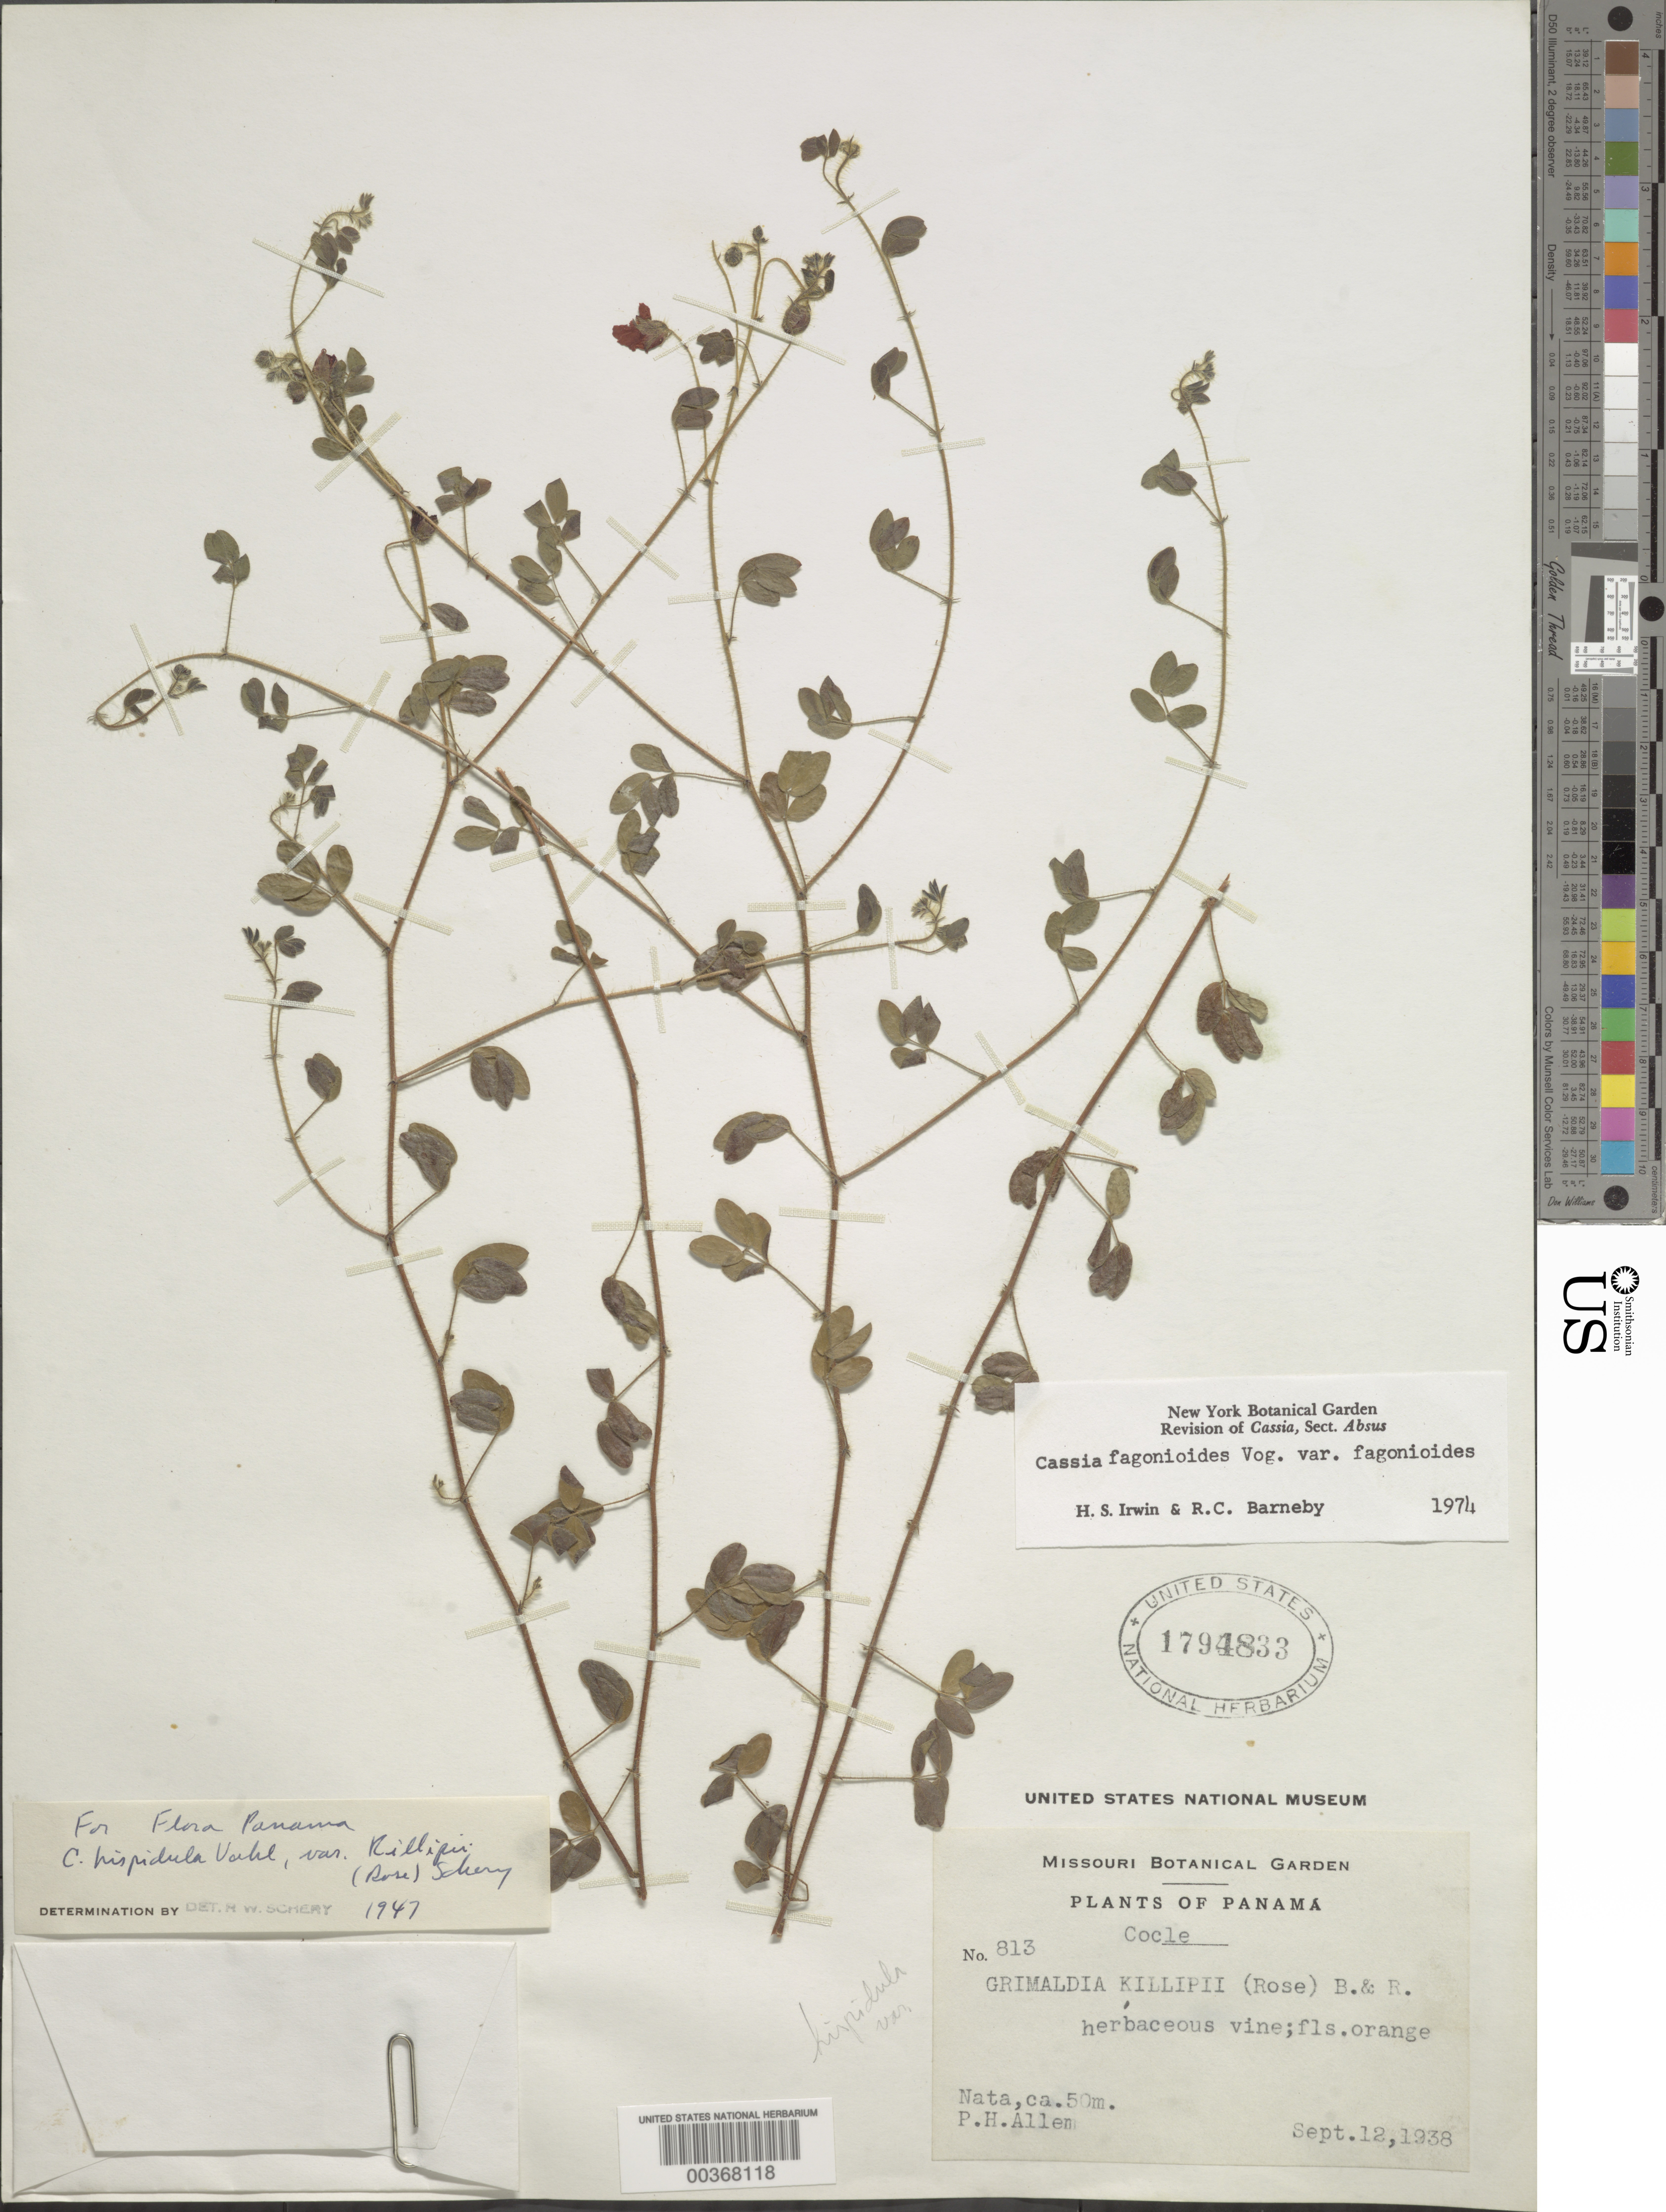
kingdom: Plantae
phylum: Tracheophyta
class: Magnoliopsida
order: Fabales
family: Fabaceae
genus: Chamaecrista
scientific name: Chamaecrista fagonioides var. fagonioides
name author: (Vogel) H.S. Irwin & Barneby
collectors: P. H. Allen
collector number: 813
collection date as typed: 12 Sep 1938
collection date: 1938-09-12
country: Panama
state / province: Coclé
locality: Nata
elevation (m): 50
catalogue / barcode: US 1794833